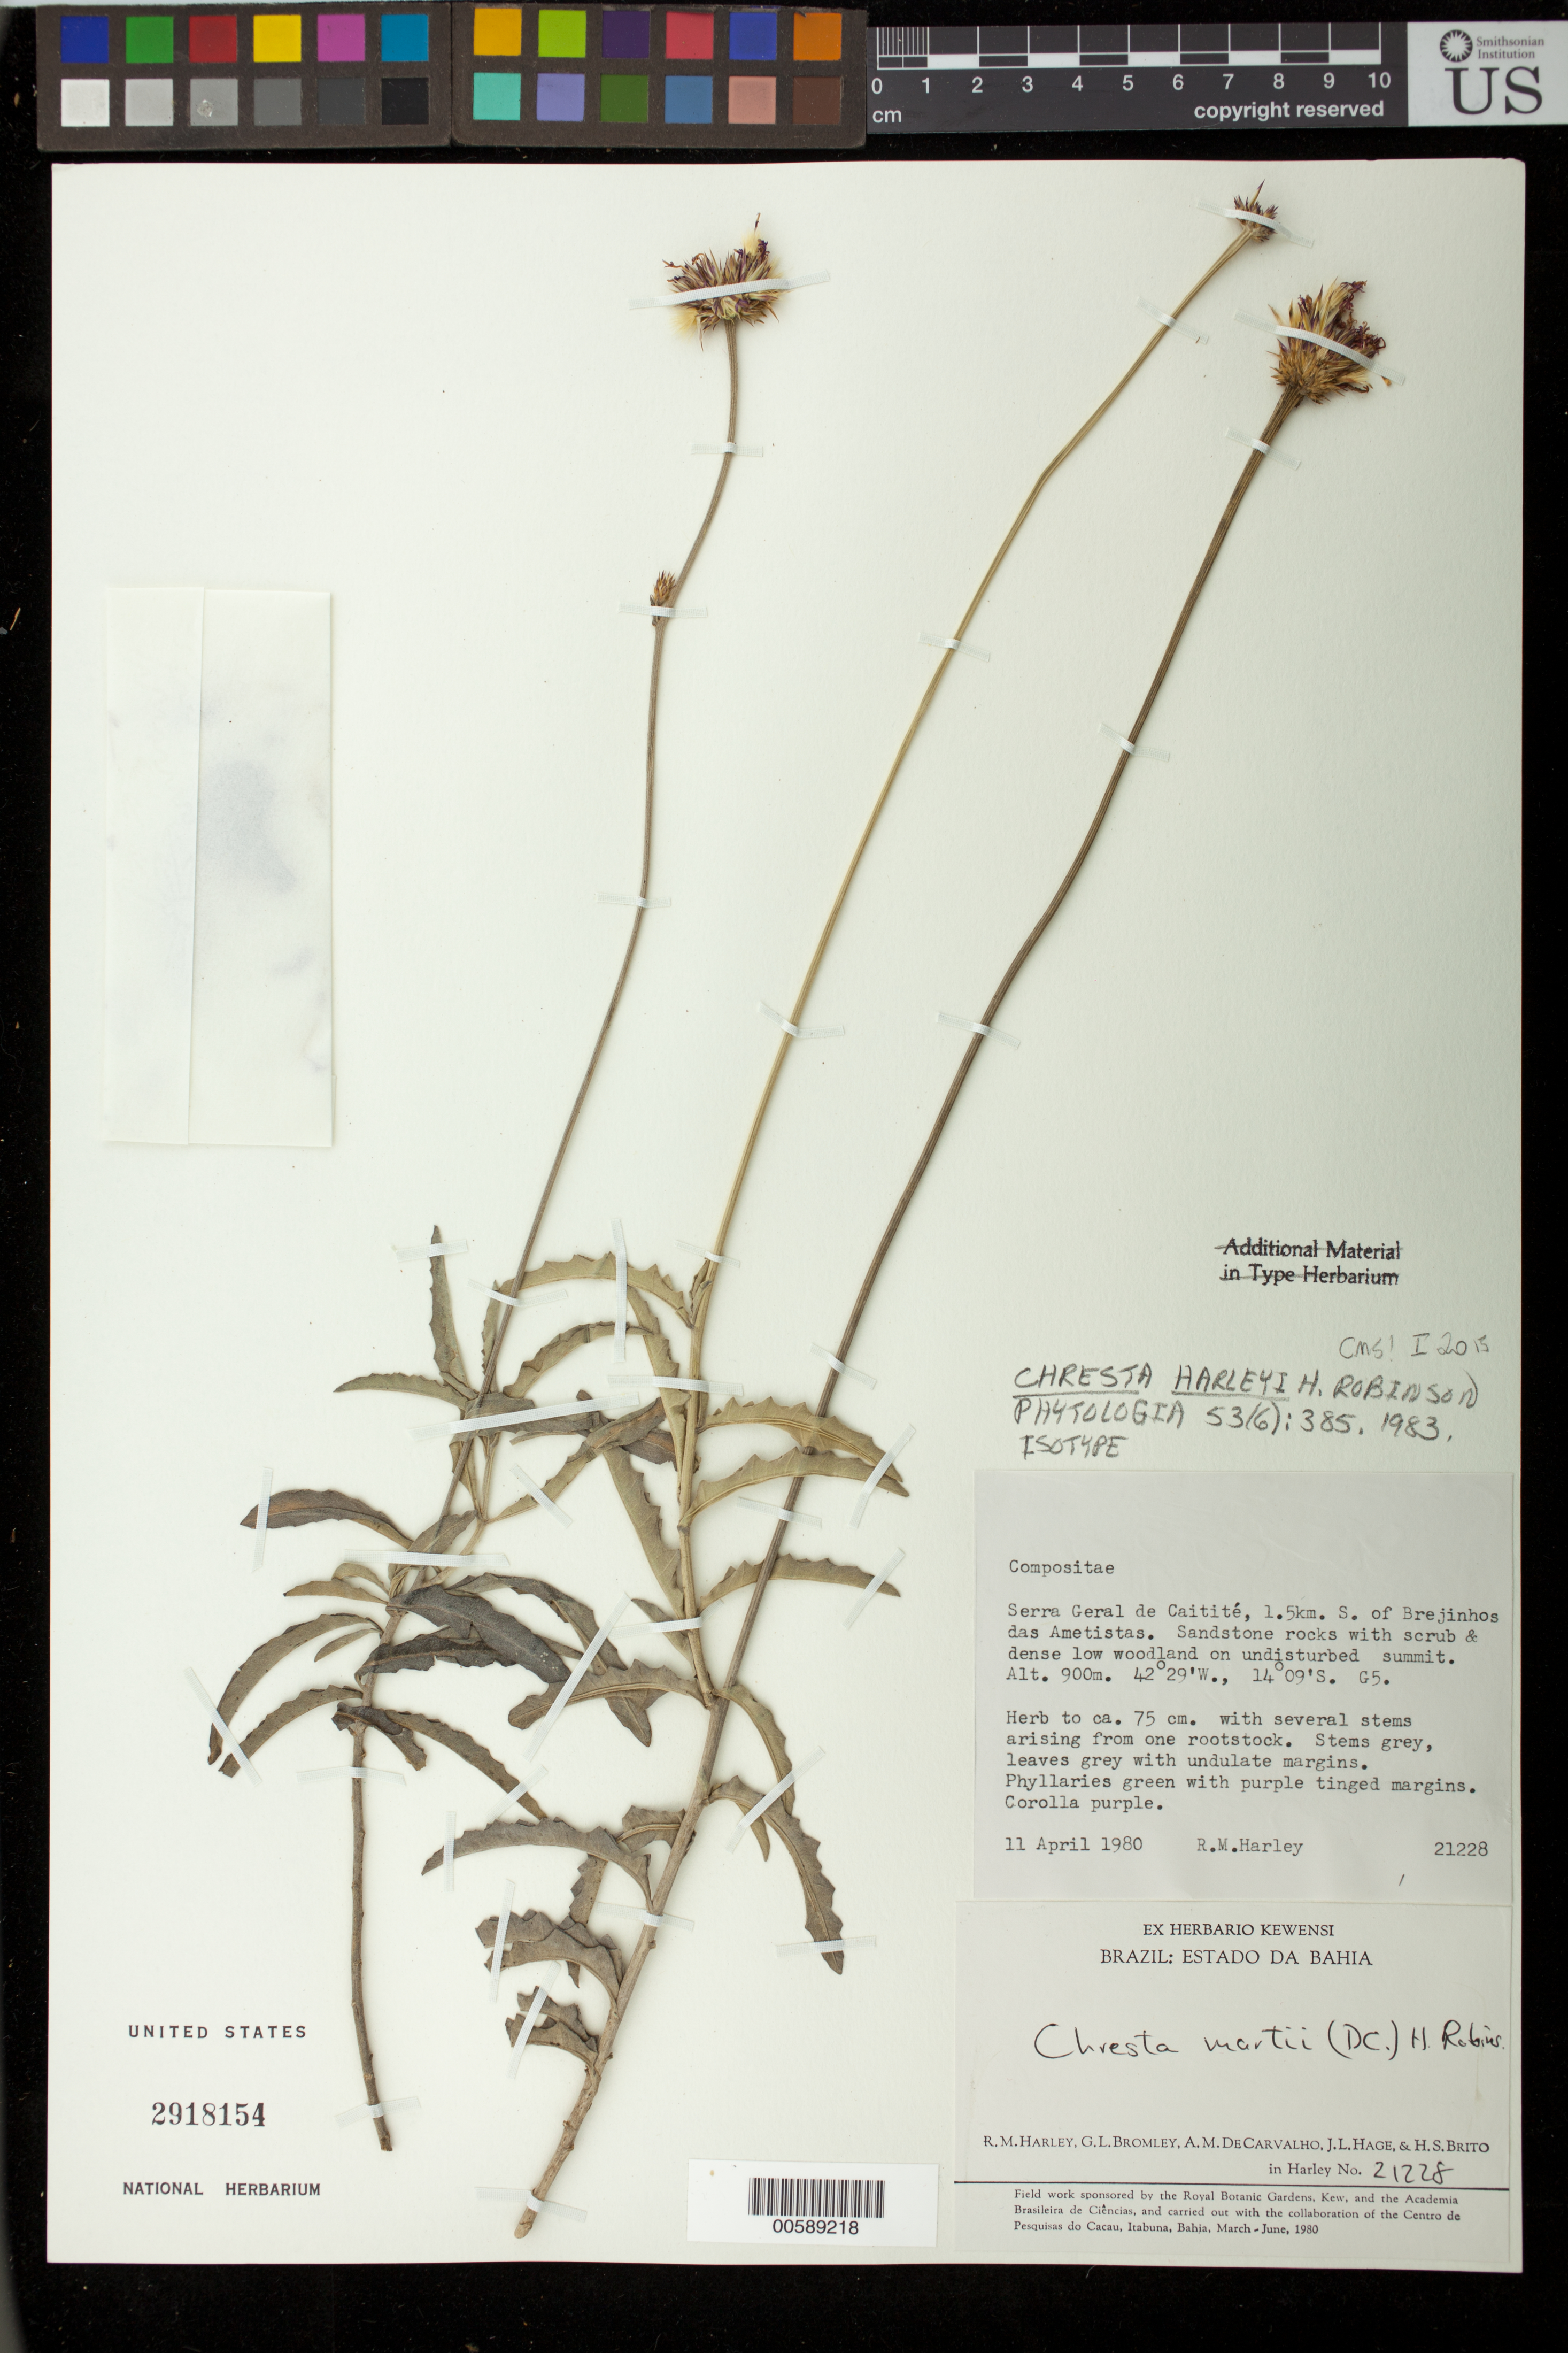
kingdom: Plantae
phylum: Tracheophyta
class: Magnoliopsida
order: Asterales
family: Asteraceae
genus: Chresta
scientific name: Chresta harleyi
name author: H. Rob.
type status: Isotype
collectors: R. M. Harley, G. L. Bromley, A. M. Carvalho, J. Hage & H. S. Brito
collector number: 21228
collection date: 1980-04-11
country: Brazil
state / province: Bahia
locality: Serra Geral de Caitité, 1.5km S. of Brejinhos das Ametistas. Sandstone rocks with scrub & dense low woodland on undisturbed summit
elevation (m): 900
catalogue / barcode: US 2918154